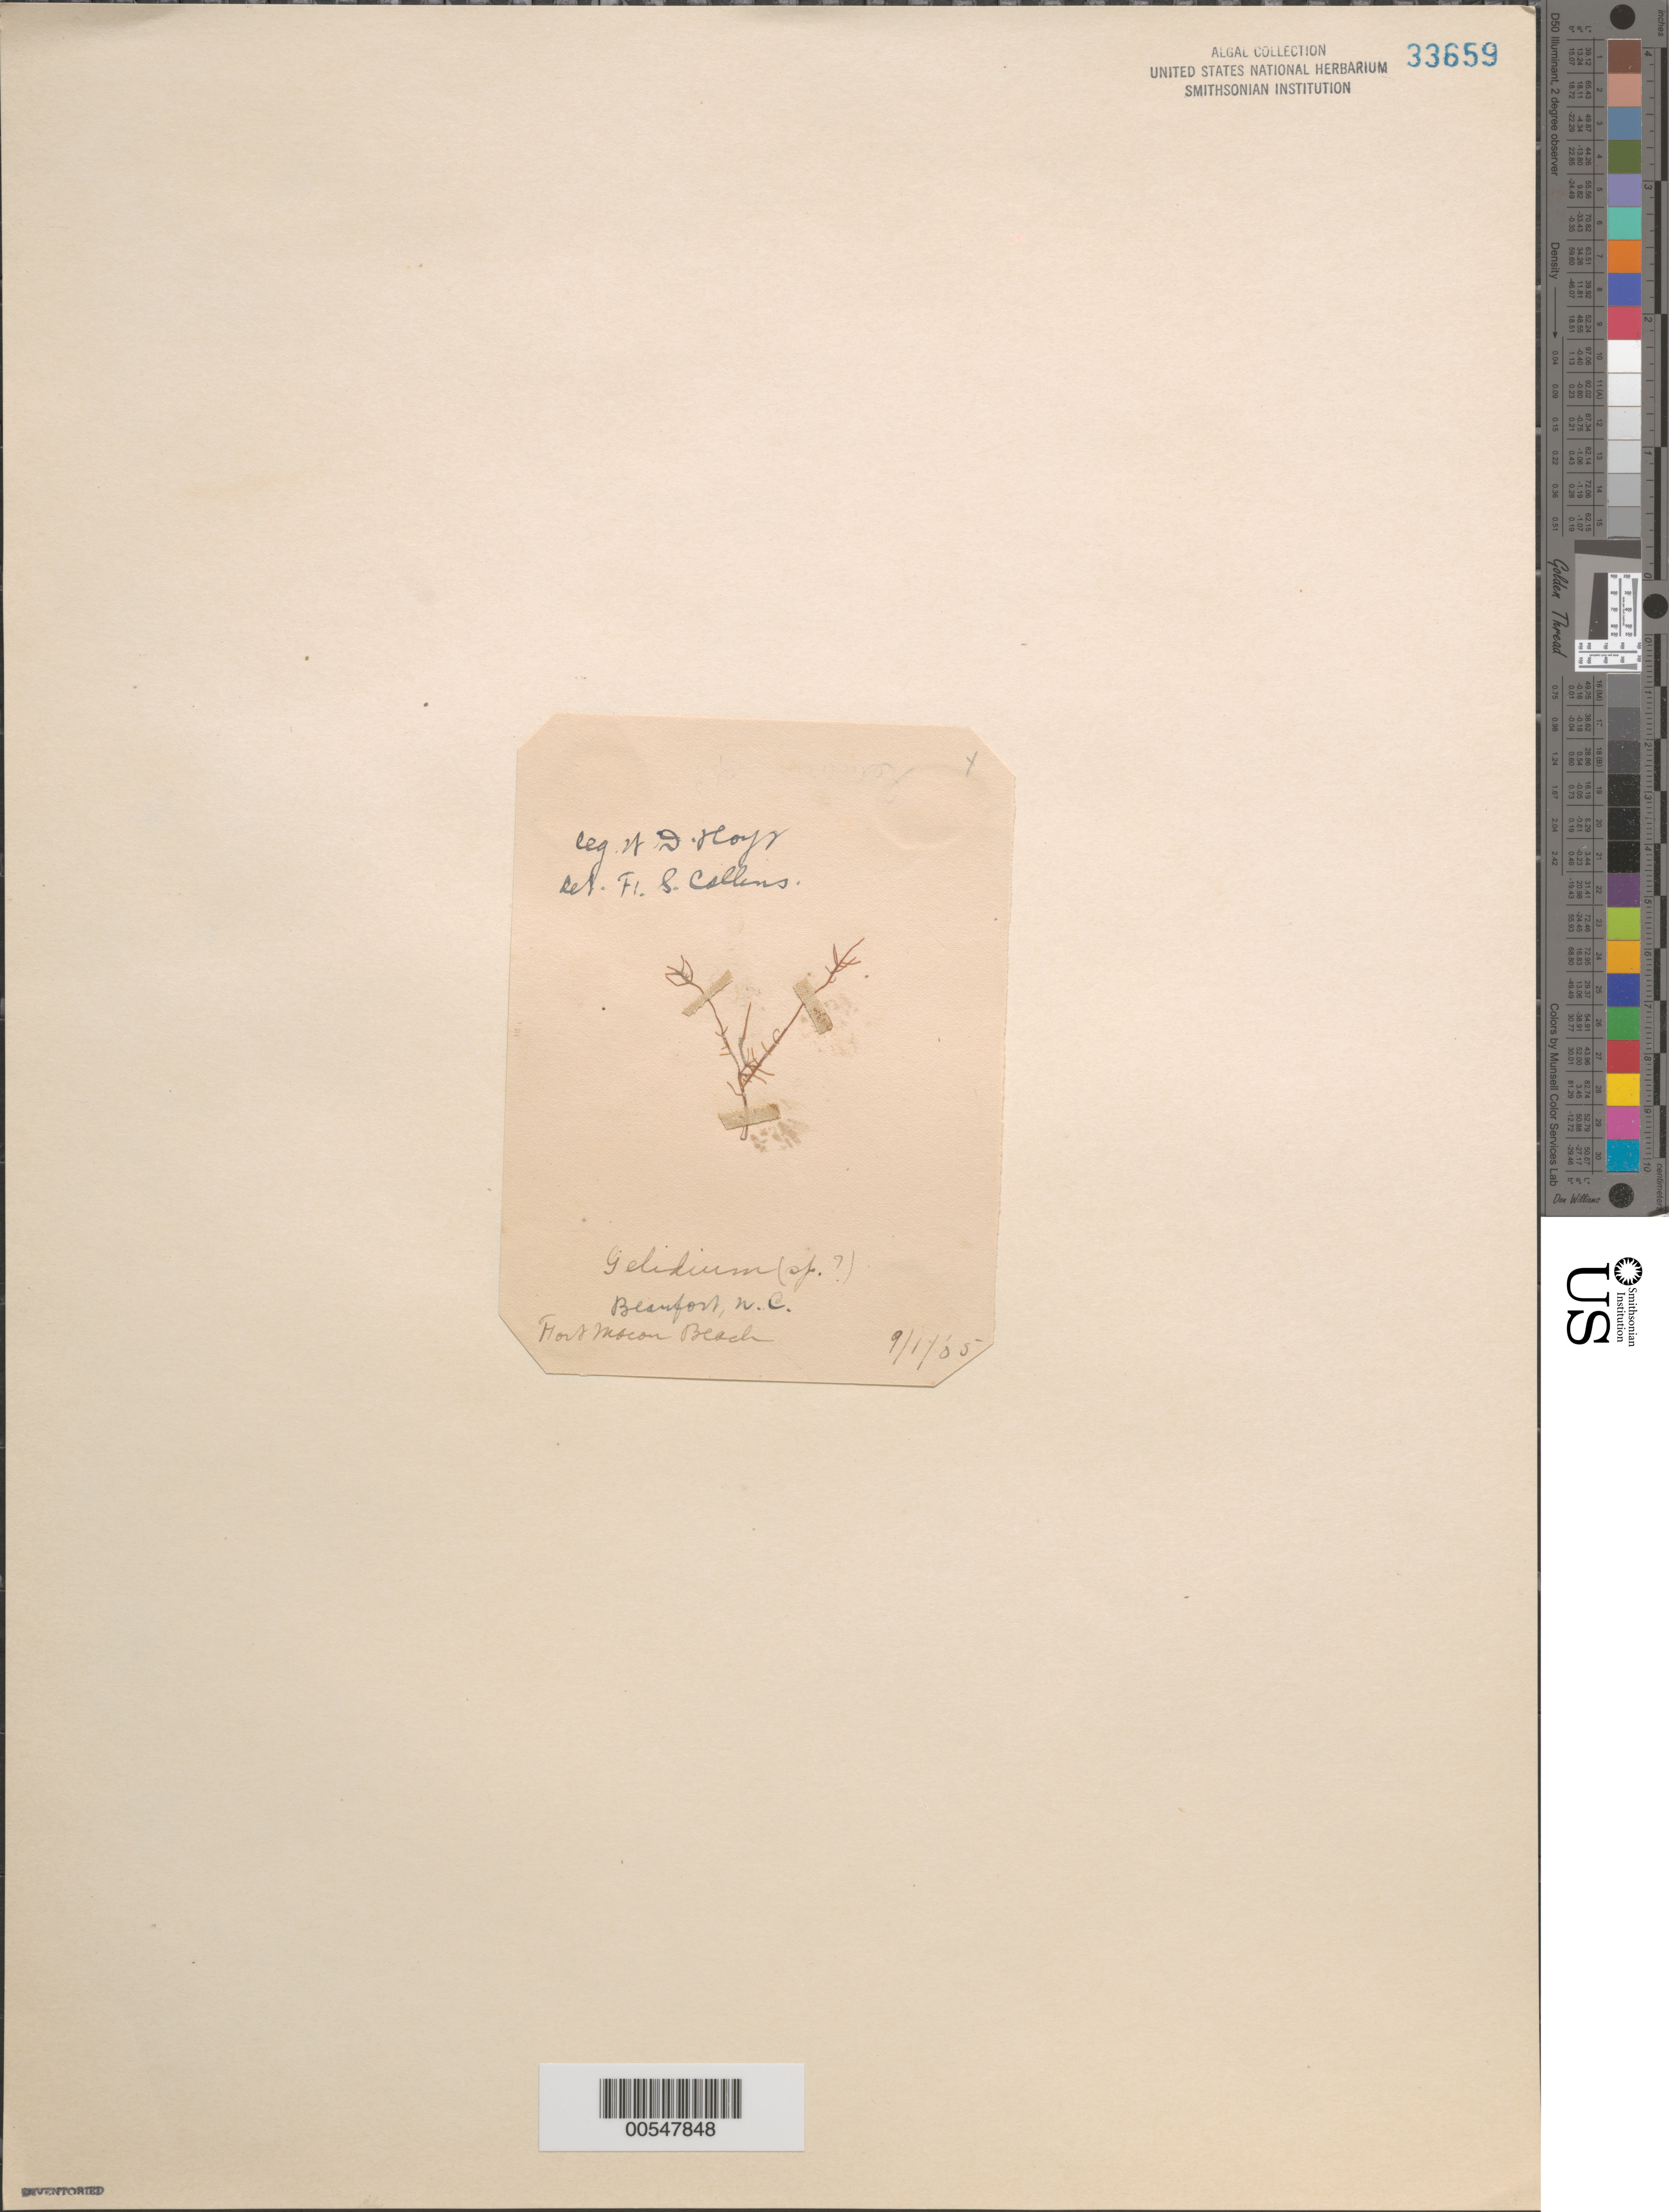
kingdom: Plantae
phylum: Rhodophyta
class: Florideophyceae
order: Gelidiales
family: Gelidiaceae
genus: Gelidium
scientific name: Gelidium crinale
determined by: Collins, Frank S.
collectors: W. D. Hoyt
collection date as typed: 01 Sep 1905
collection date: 1905-09-01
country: United States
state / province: North Carolina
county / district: Carteret County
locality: Beaufort, Fort Macon Beach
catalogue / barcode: US 33659